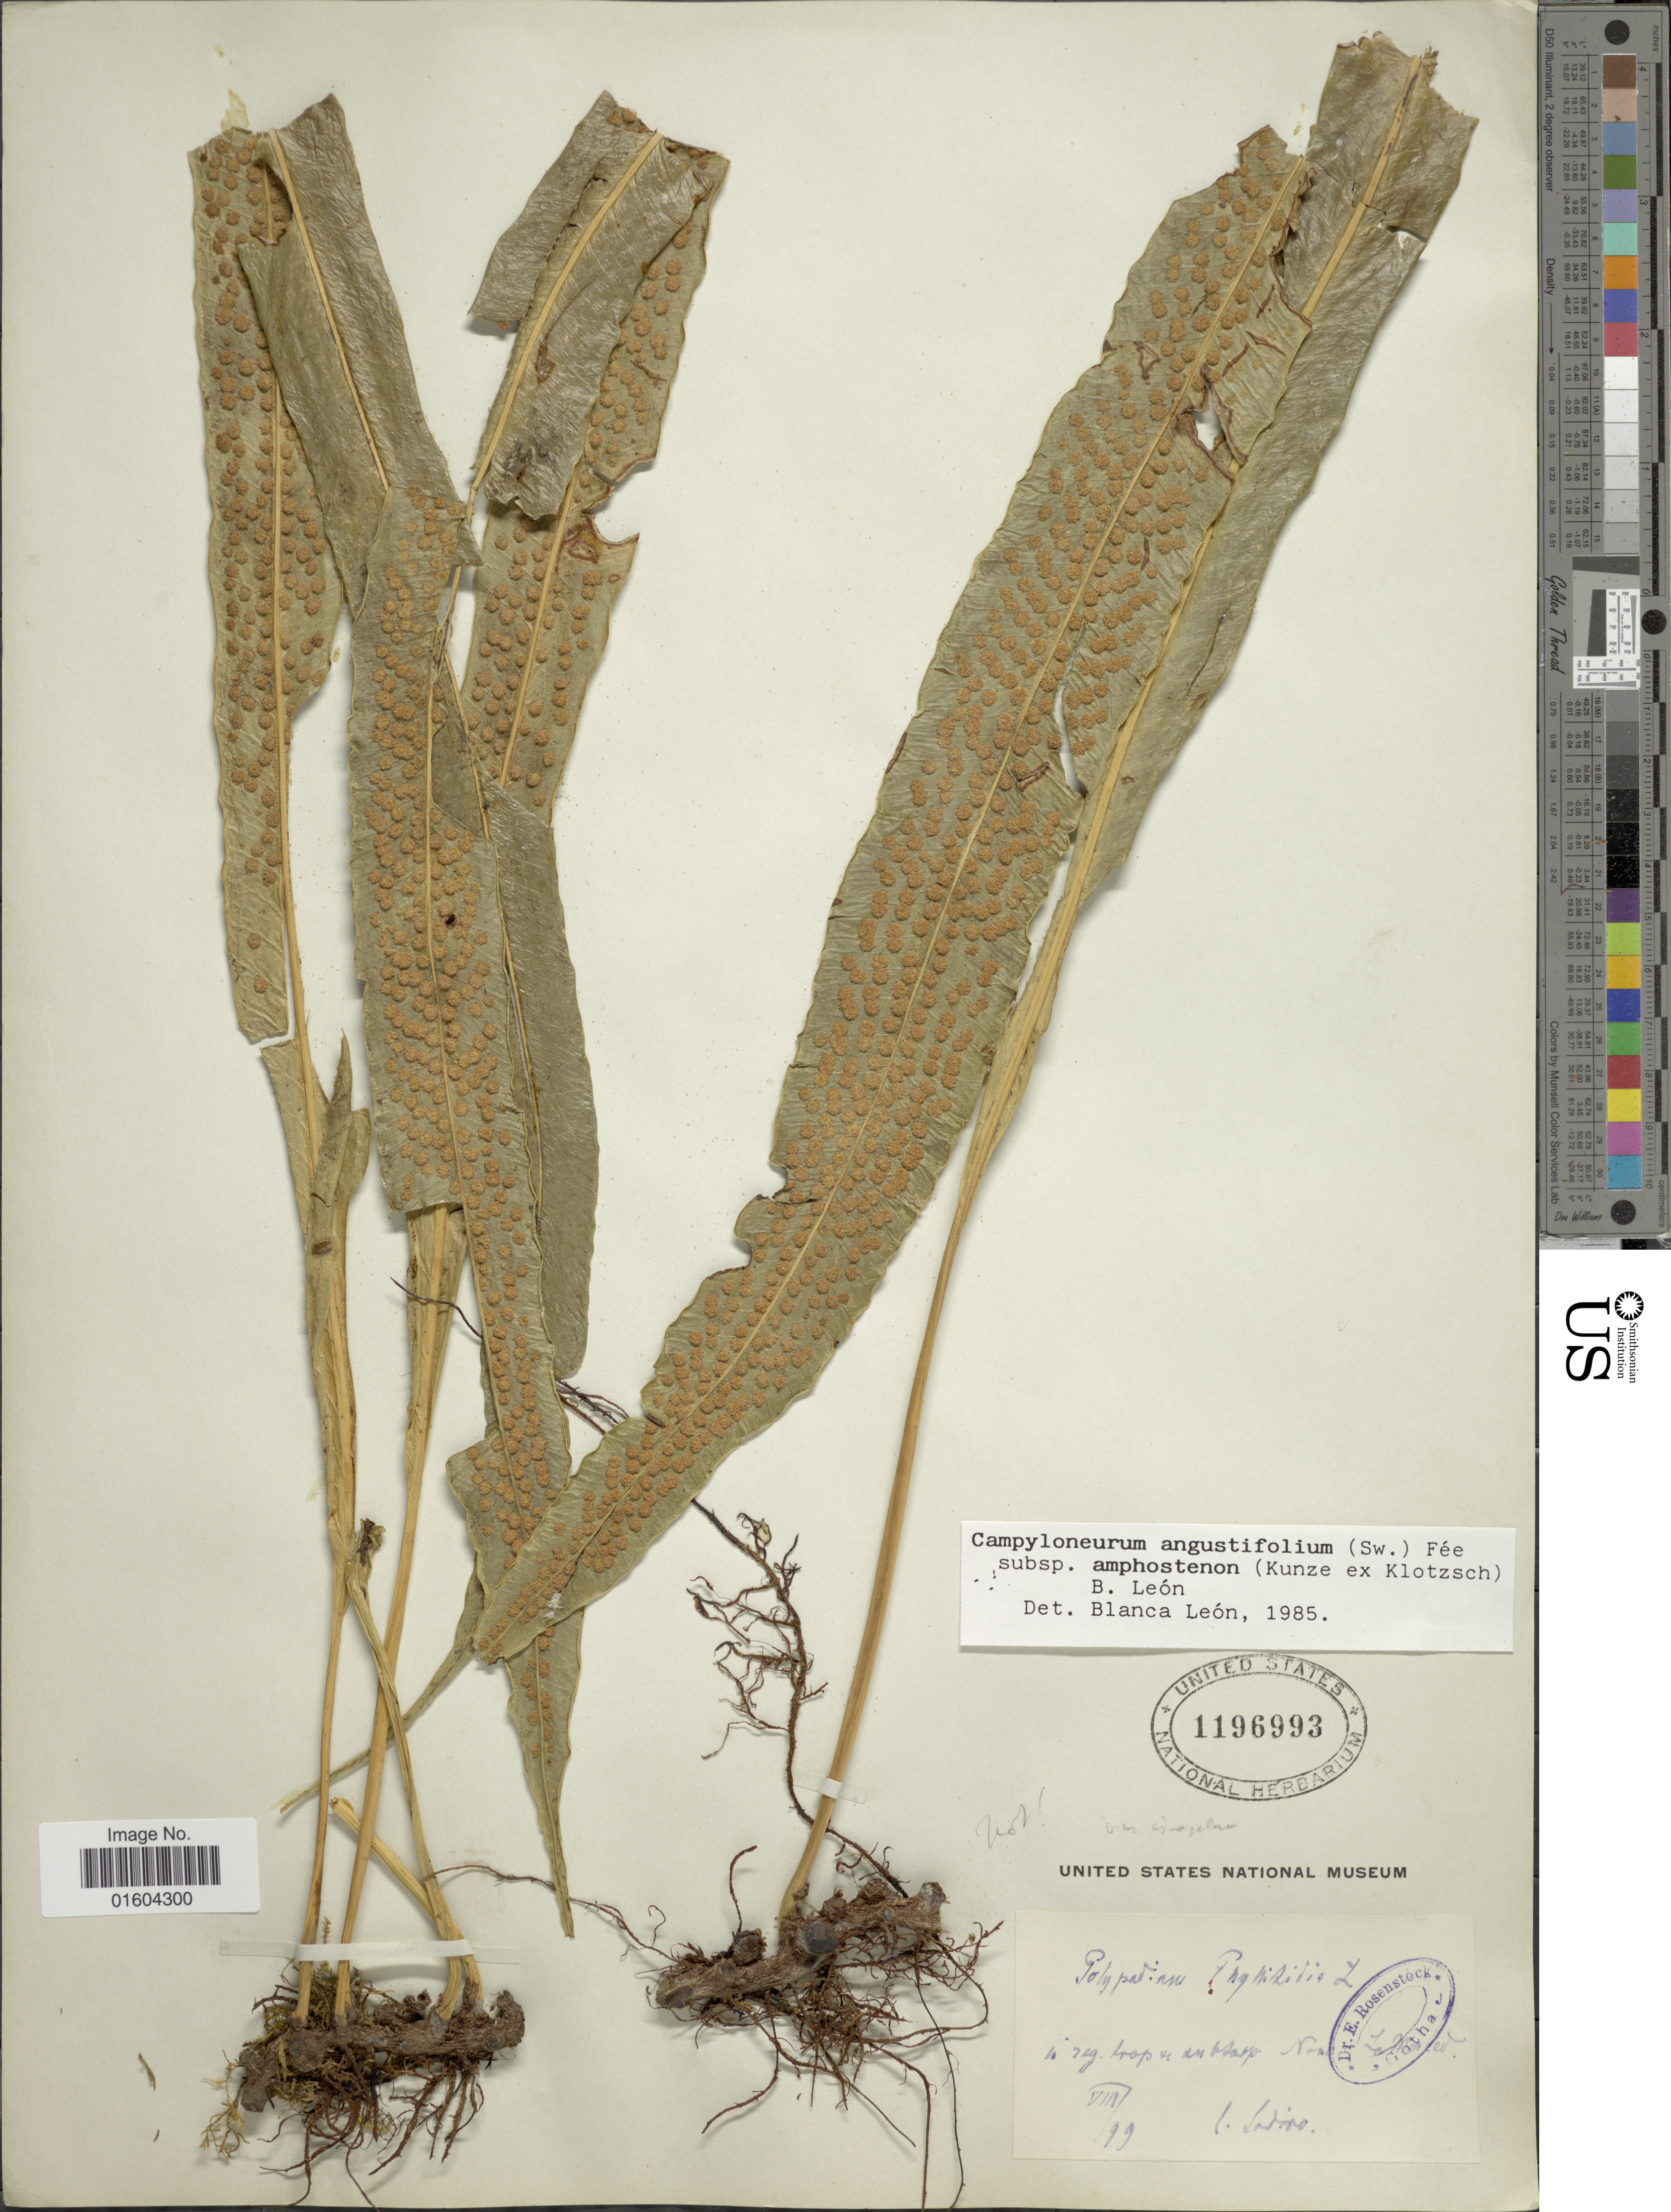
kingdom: Plantae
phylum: Tracheophyta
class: Polypodiopsida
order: Polypodiales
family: Polypodiaceae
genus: Campyloneurum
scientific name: Campyloneurum densifolium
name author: (Hieron.) Lellinger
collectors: Sodiro, --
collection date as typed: Transcribed d/m/y: /8/99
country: Ecuador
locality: In reg. trop & subtrop Nono La Merced. [interpreted]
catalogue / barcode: US 1196993